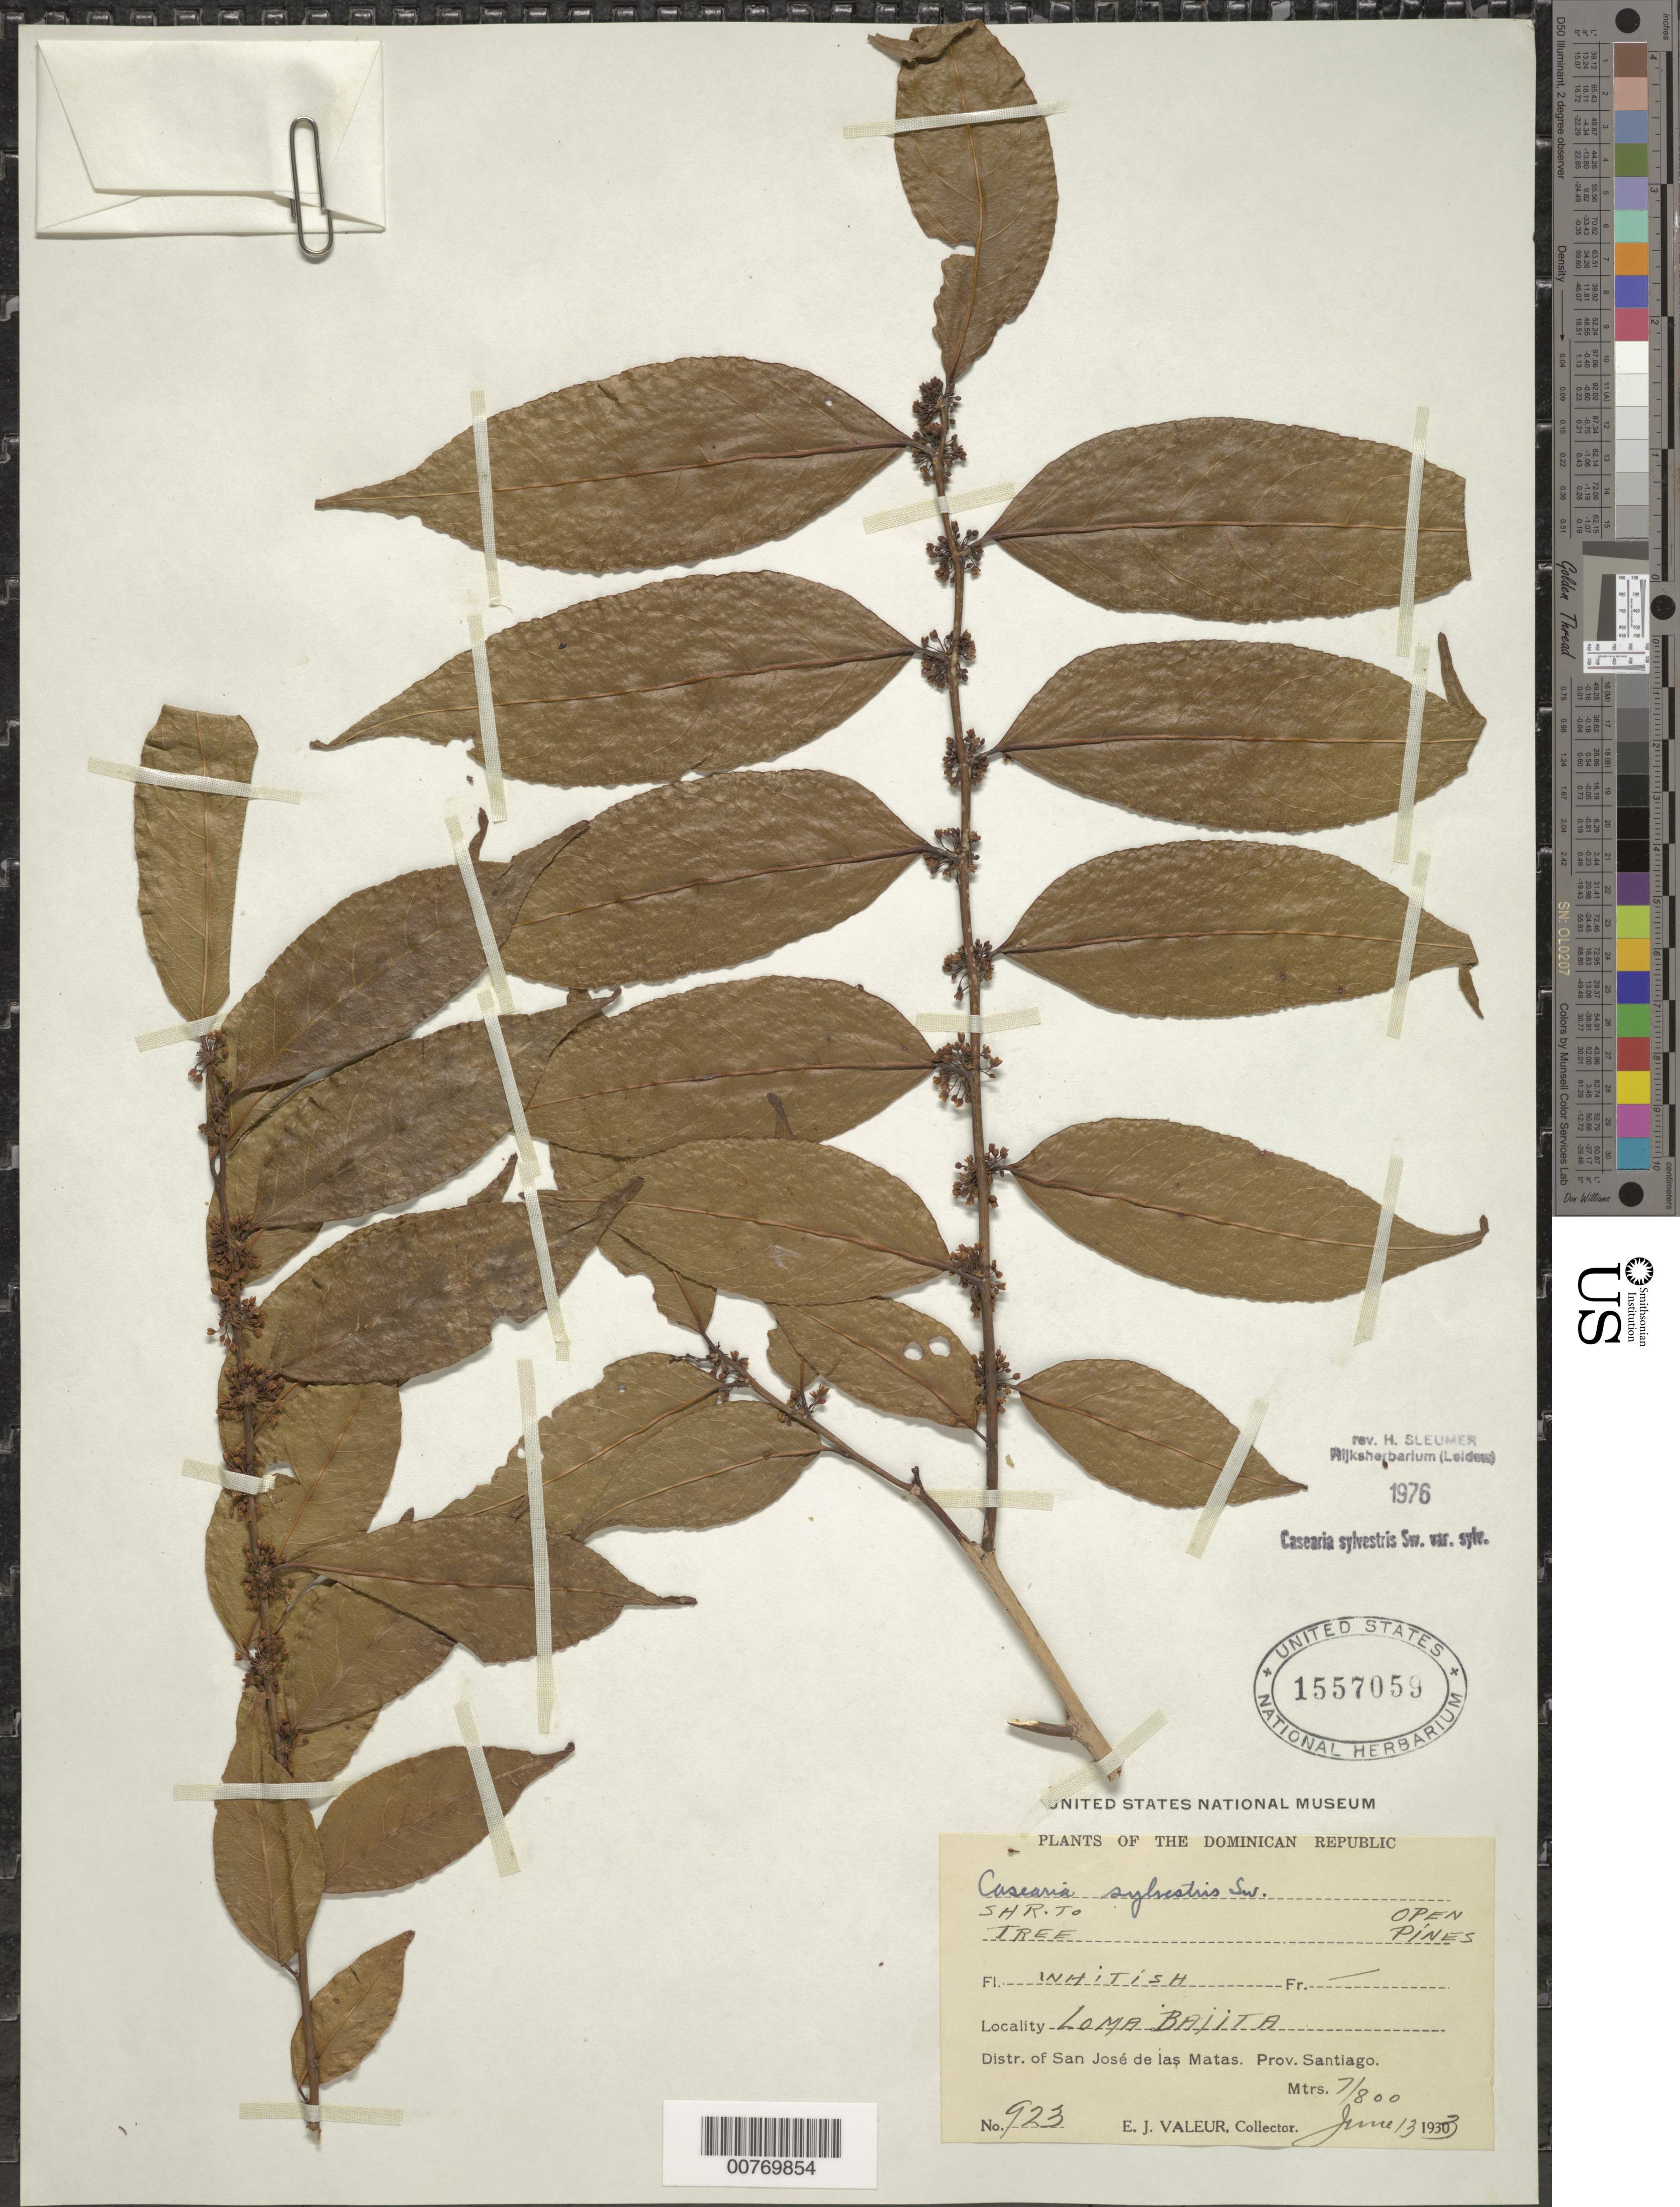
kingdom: Plantae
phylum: Tracheophyta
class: Magnoliopsida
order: Malpighiales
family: Salicaceae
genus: Casearia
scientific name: Casearia sylvestris var. sylvestris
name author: Sw.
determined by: Sleumer, H. O.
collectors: E. Valeur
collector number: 923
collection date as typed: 13 Jul 1933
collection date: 1933-07-13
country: Dominican Republic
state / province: Santiago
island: Hispaniola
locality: Distr. San José de las Matas, Loma Bajita.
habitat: Open Pines.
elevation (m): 700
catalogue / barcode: US 1557059